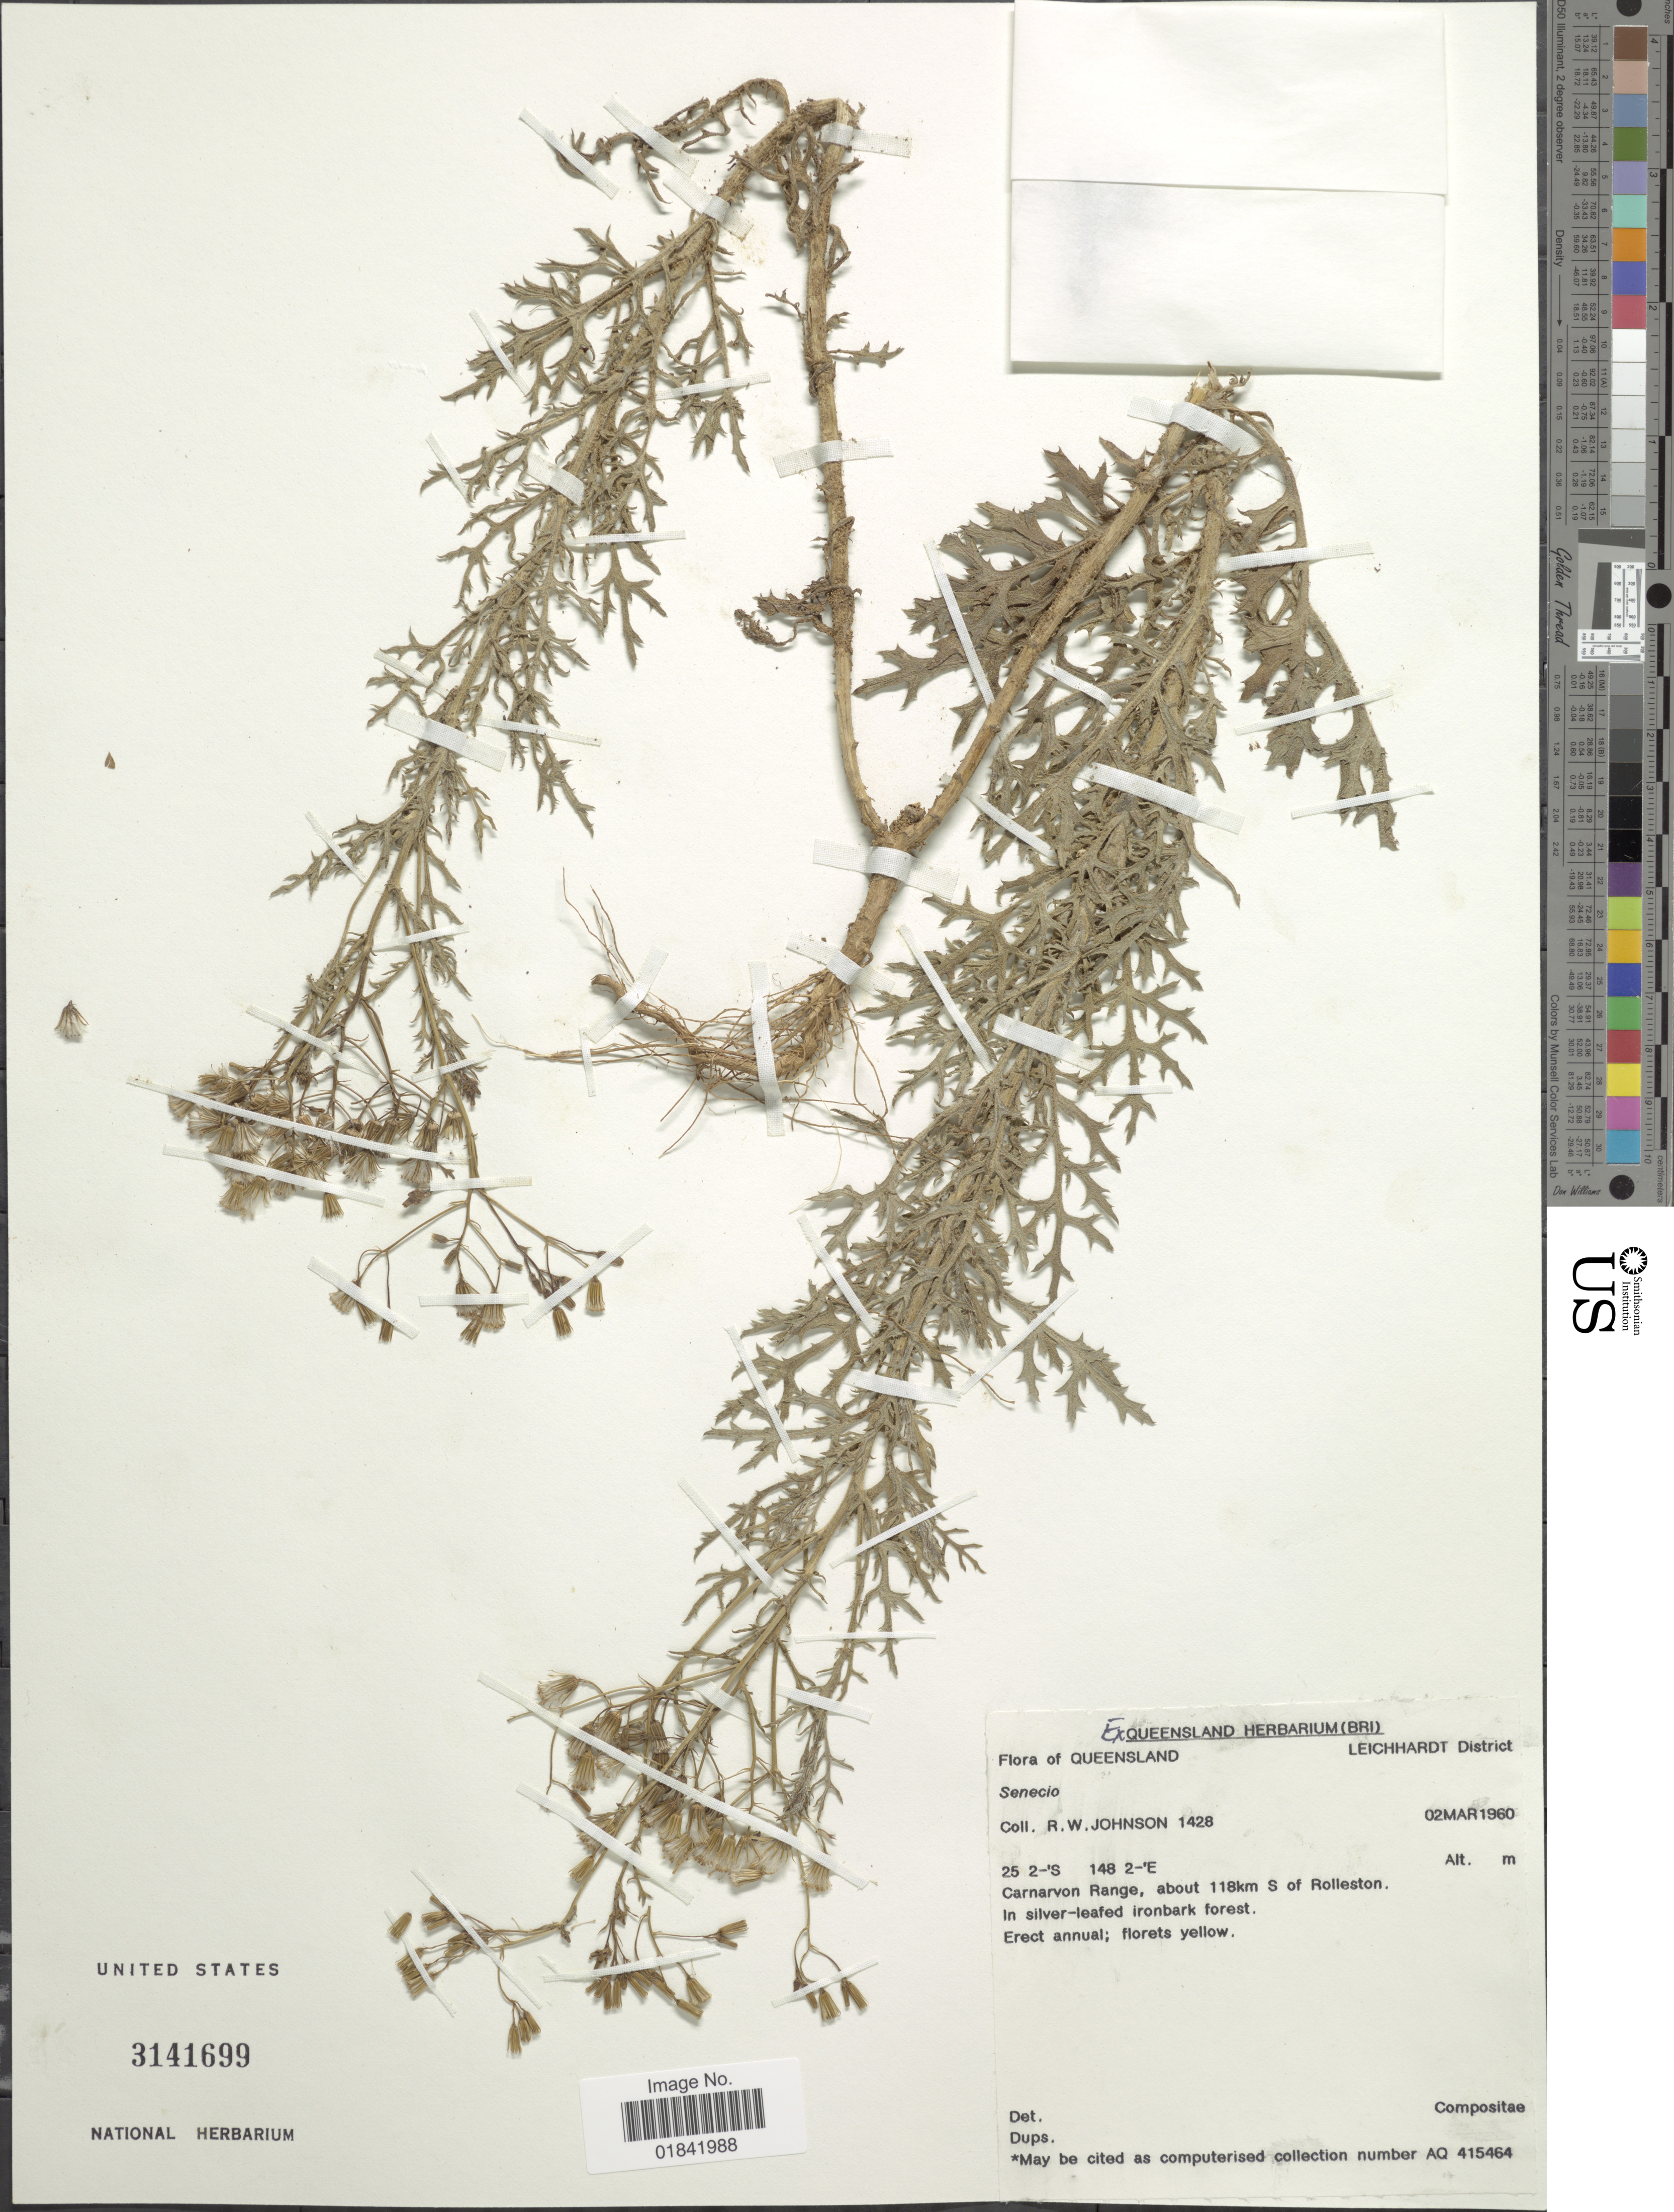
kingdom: Plantae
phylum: Tracheophyta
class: Magnoliopsida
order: Asterales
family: Asteraceae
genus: Senecio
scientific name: Senecio sp.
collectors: R. W. Johnson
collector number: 1428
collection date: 1960-03-02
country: Australia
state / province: Queensland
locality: Leichhardt District, Carnarvon Range, about 118km S of Rolleston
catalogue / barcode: US 3141699